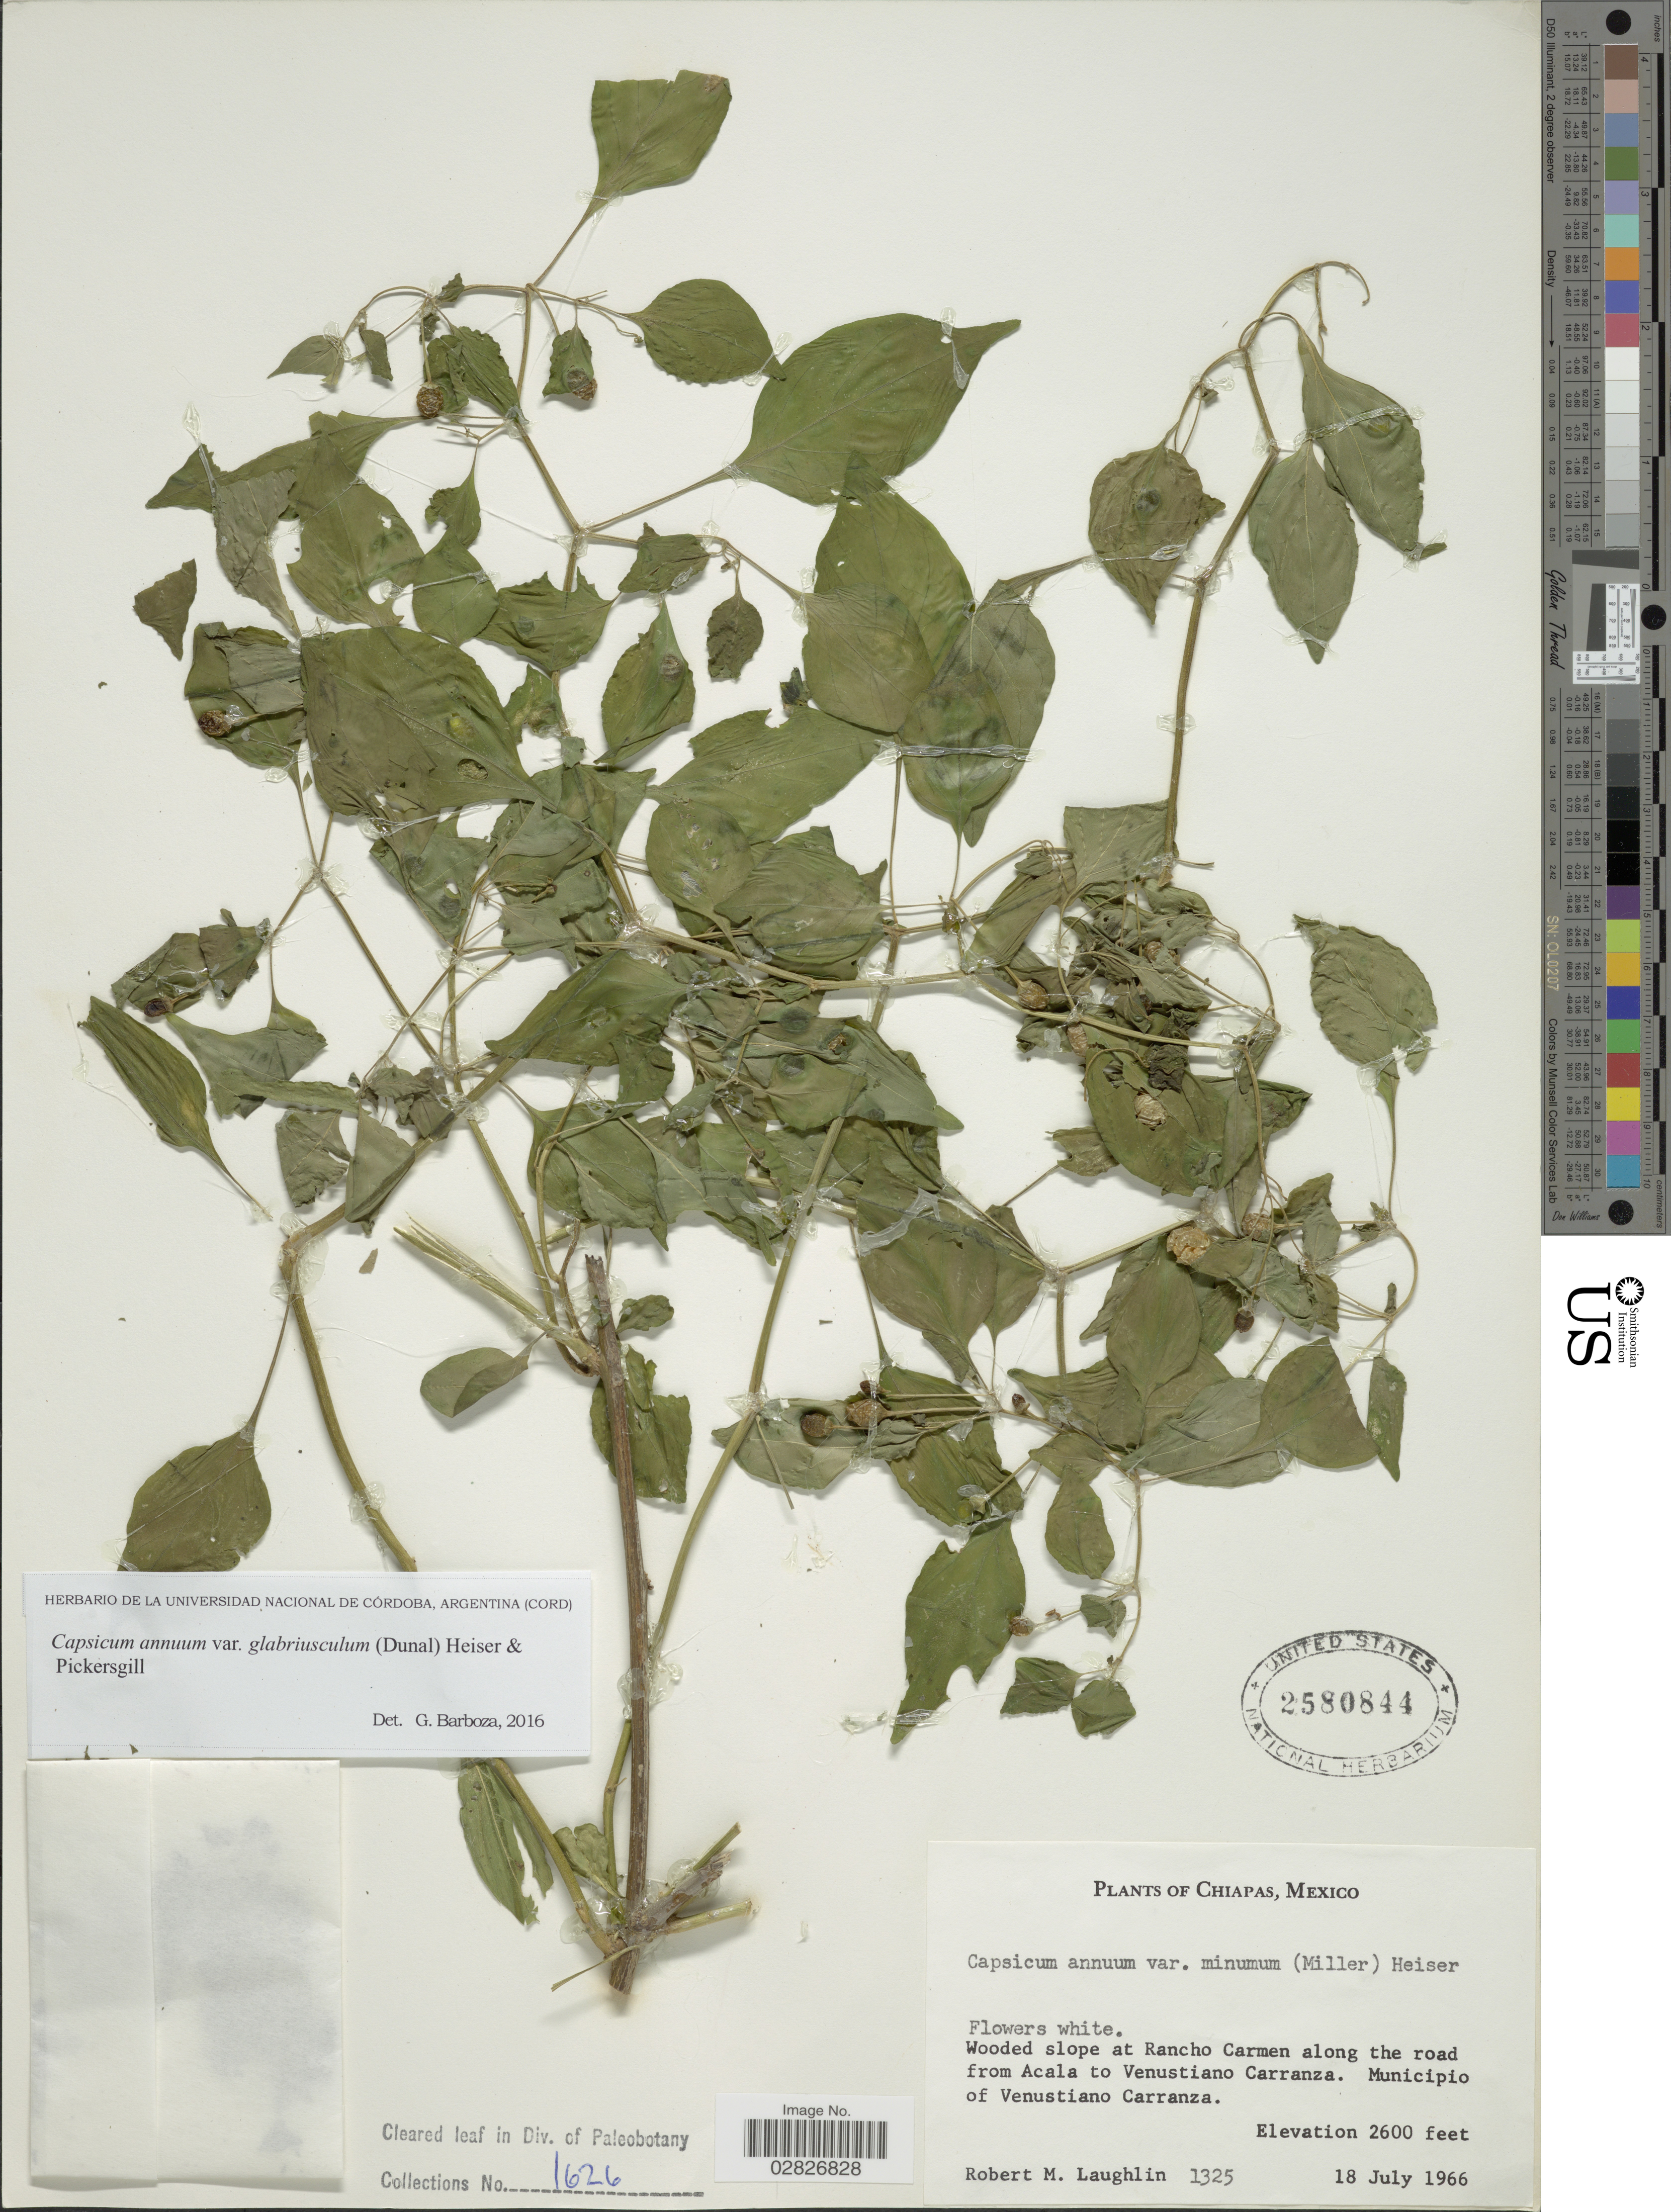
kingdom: Plantae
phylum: Tracheophyta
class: Magnoliopsida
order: Solanales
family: Solanaceae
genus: Capsicum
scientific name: Capsicum annuum var. glabriusculum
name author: (Dunal) Heiser & Pickersgill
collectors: R. M. Laughlin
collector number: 1325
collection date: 1966-07-18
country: Mexico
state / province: Chiapas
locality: Wooded slope near Rancho Carmen along the road from Acala to Venustiano Carranza, Municipio of Venustanio Carranza.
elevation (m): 792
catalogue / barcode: US 2580844